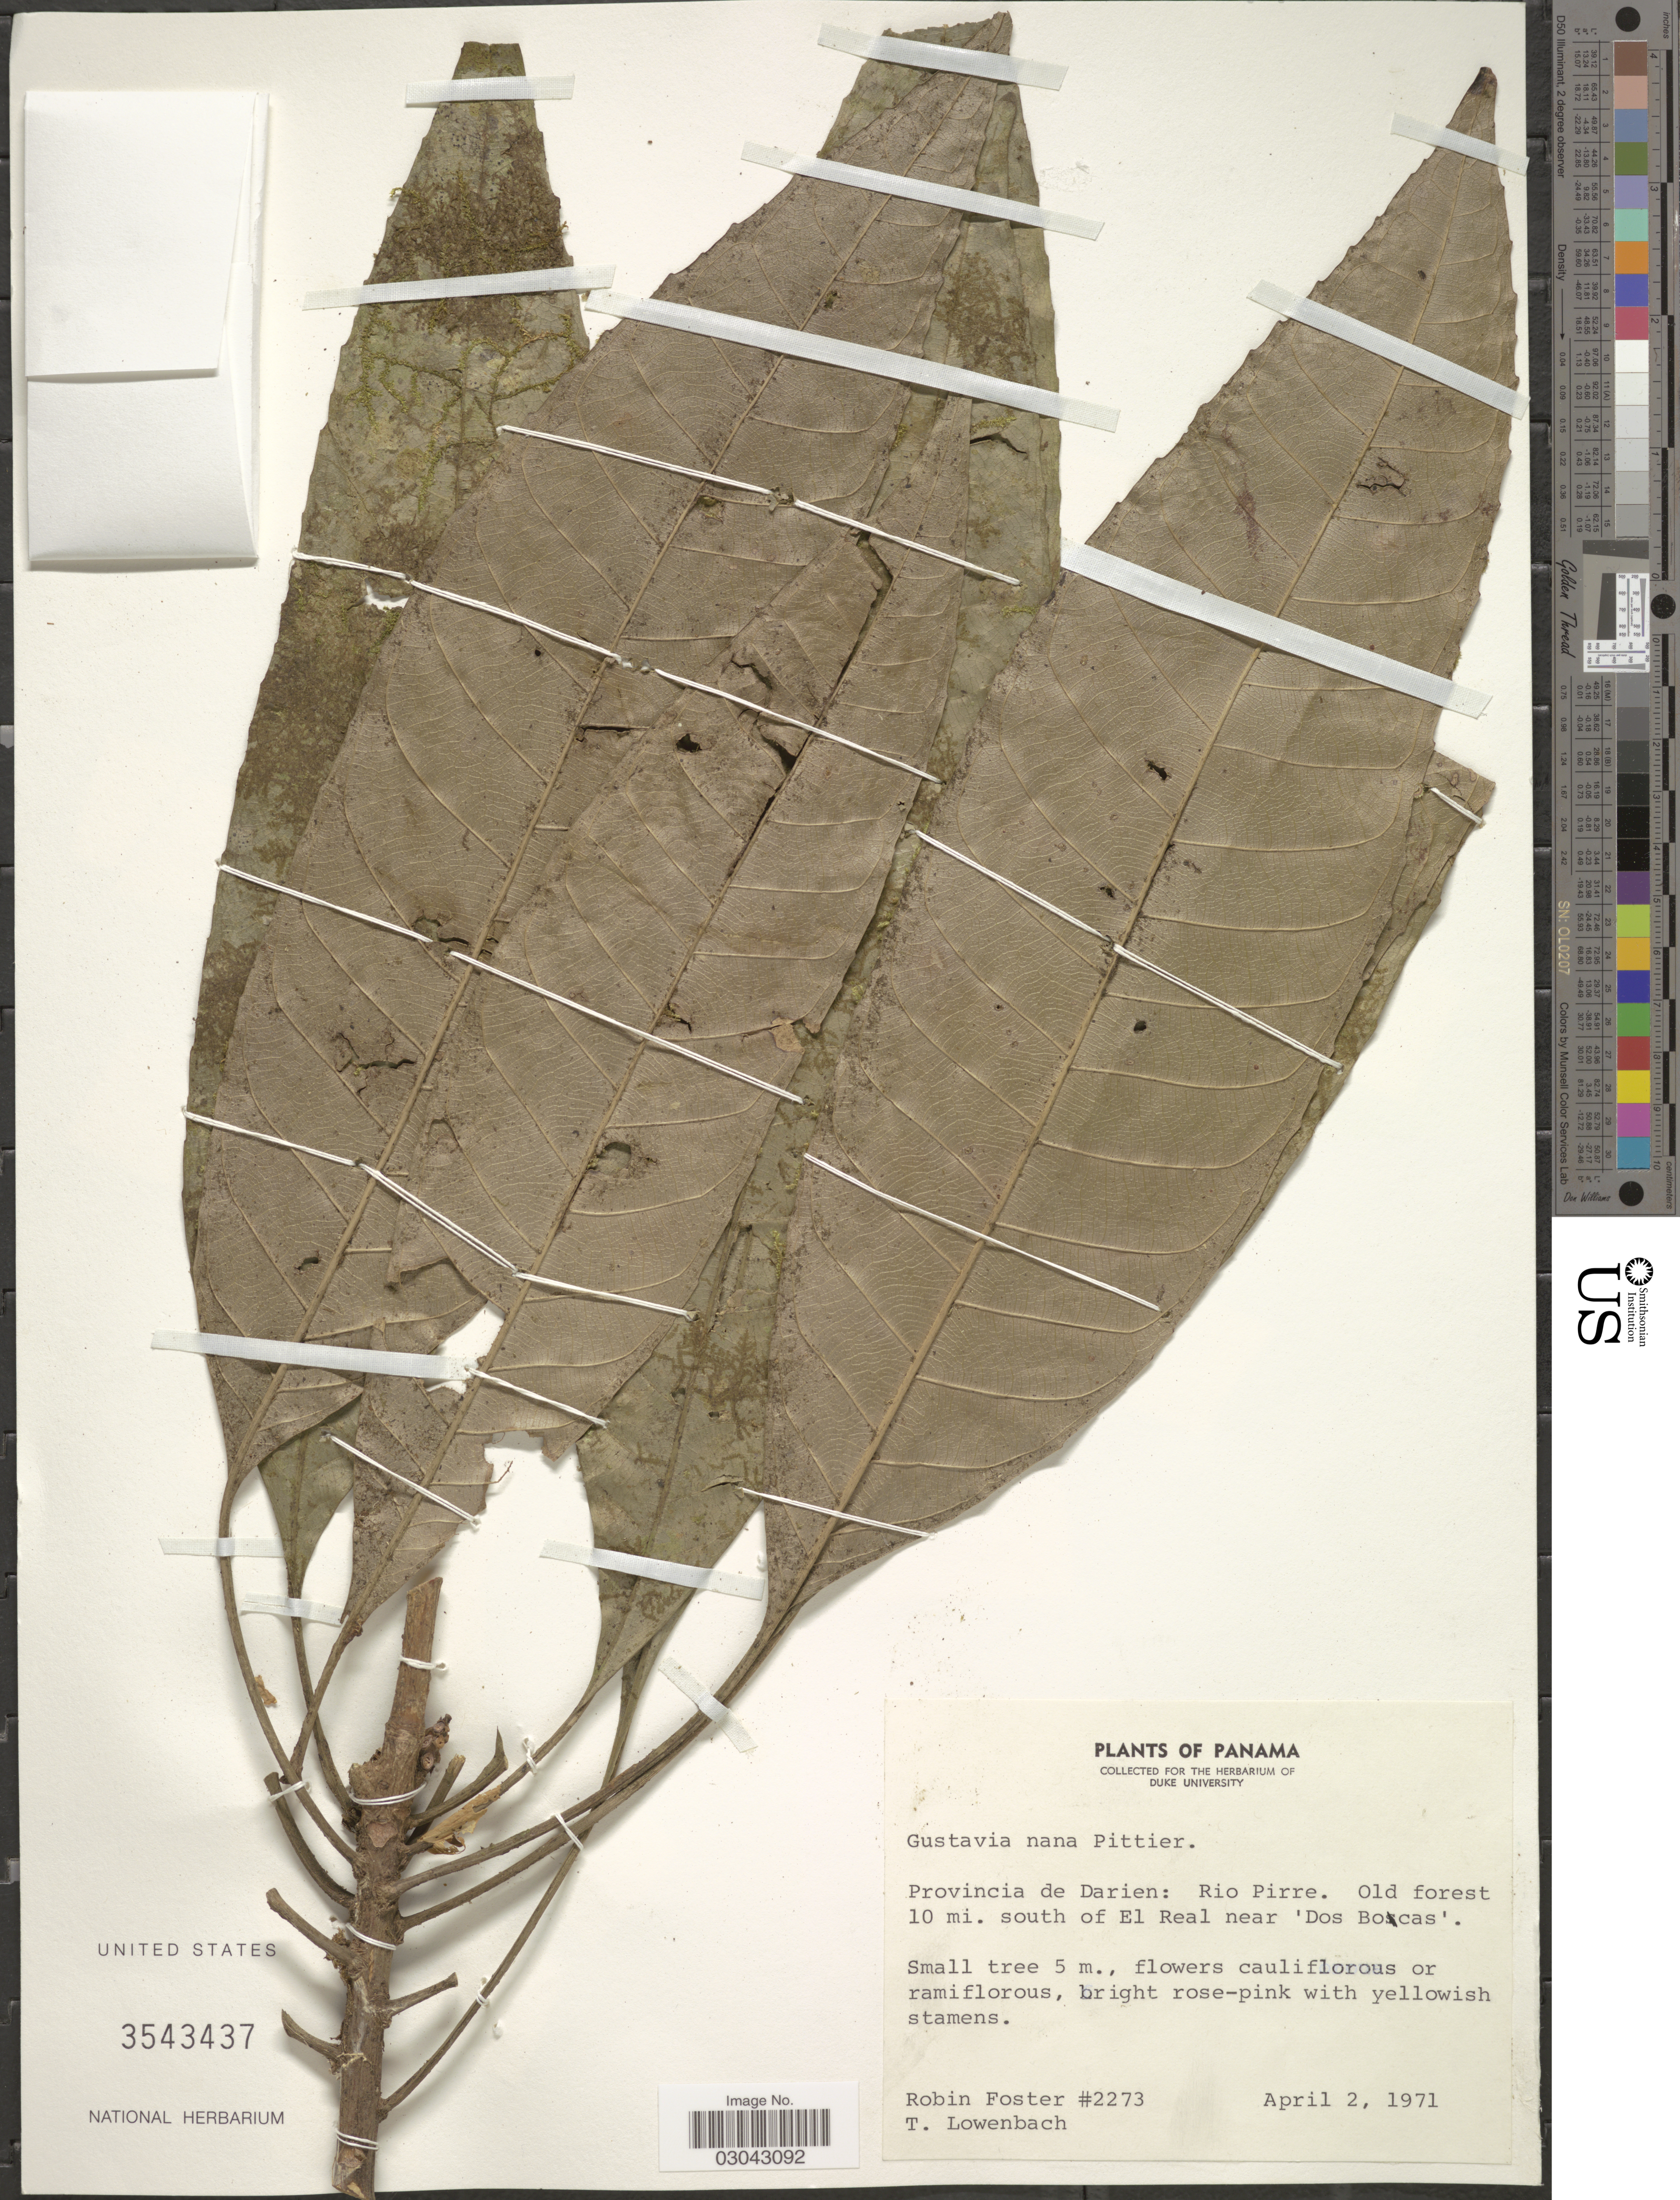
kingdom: Plantae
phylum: Tracheophyta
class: Magnoliopsida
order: Ericales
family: Lecythidaceae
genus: Gustavia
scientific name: Gustavia nana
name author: Pittier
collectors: R. B. Foster & T. Lowenbach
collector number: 2273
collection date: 1971-04-02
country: Panama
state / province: Darién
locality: Provincia Darien: Rio Pirre. Old forest 10 mi. south of El Real near 'Dos Bocas'.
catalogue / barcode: US 3543437